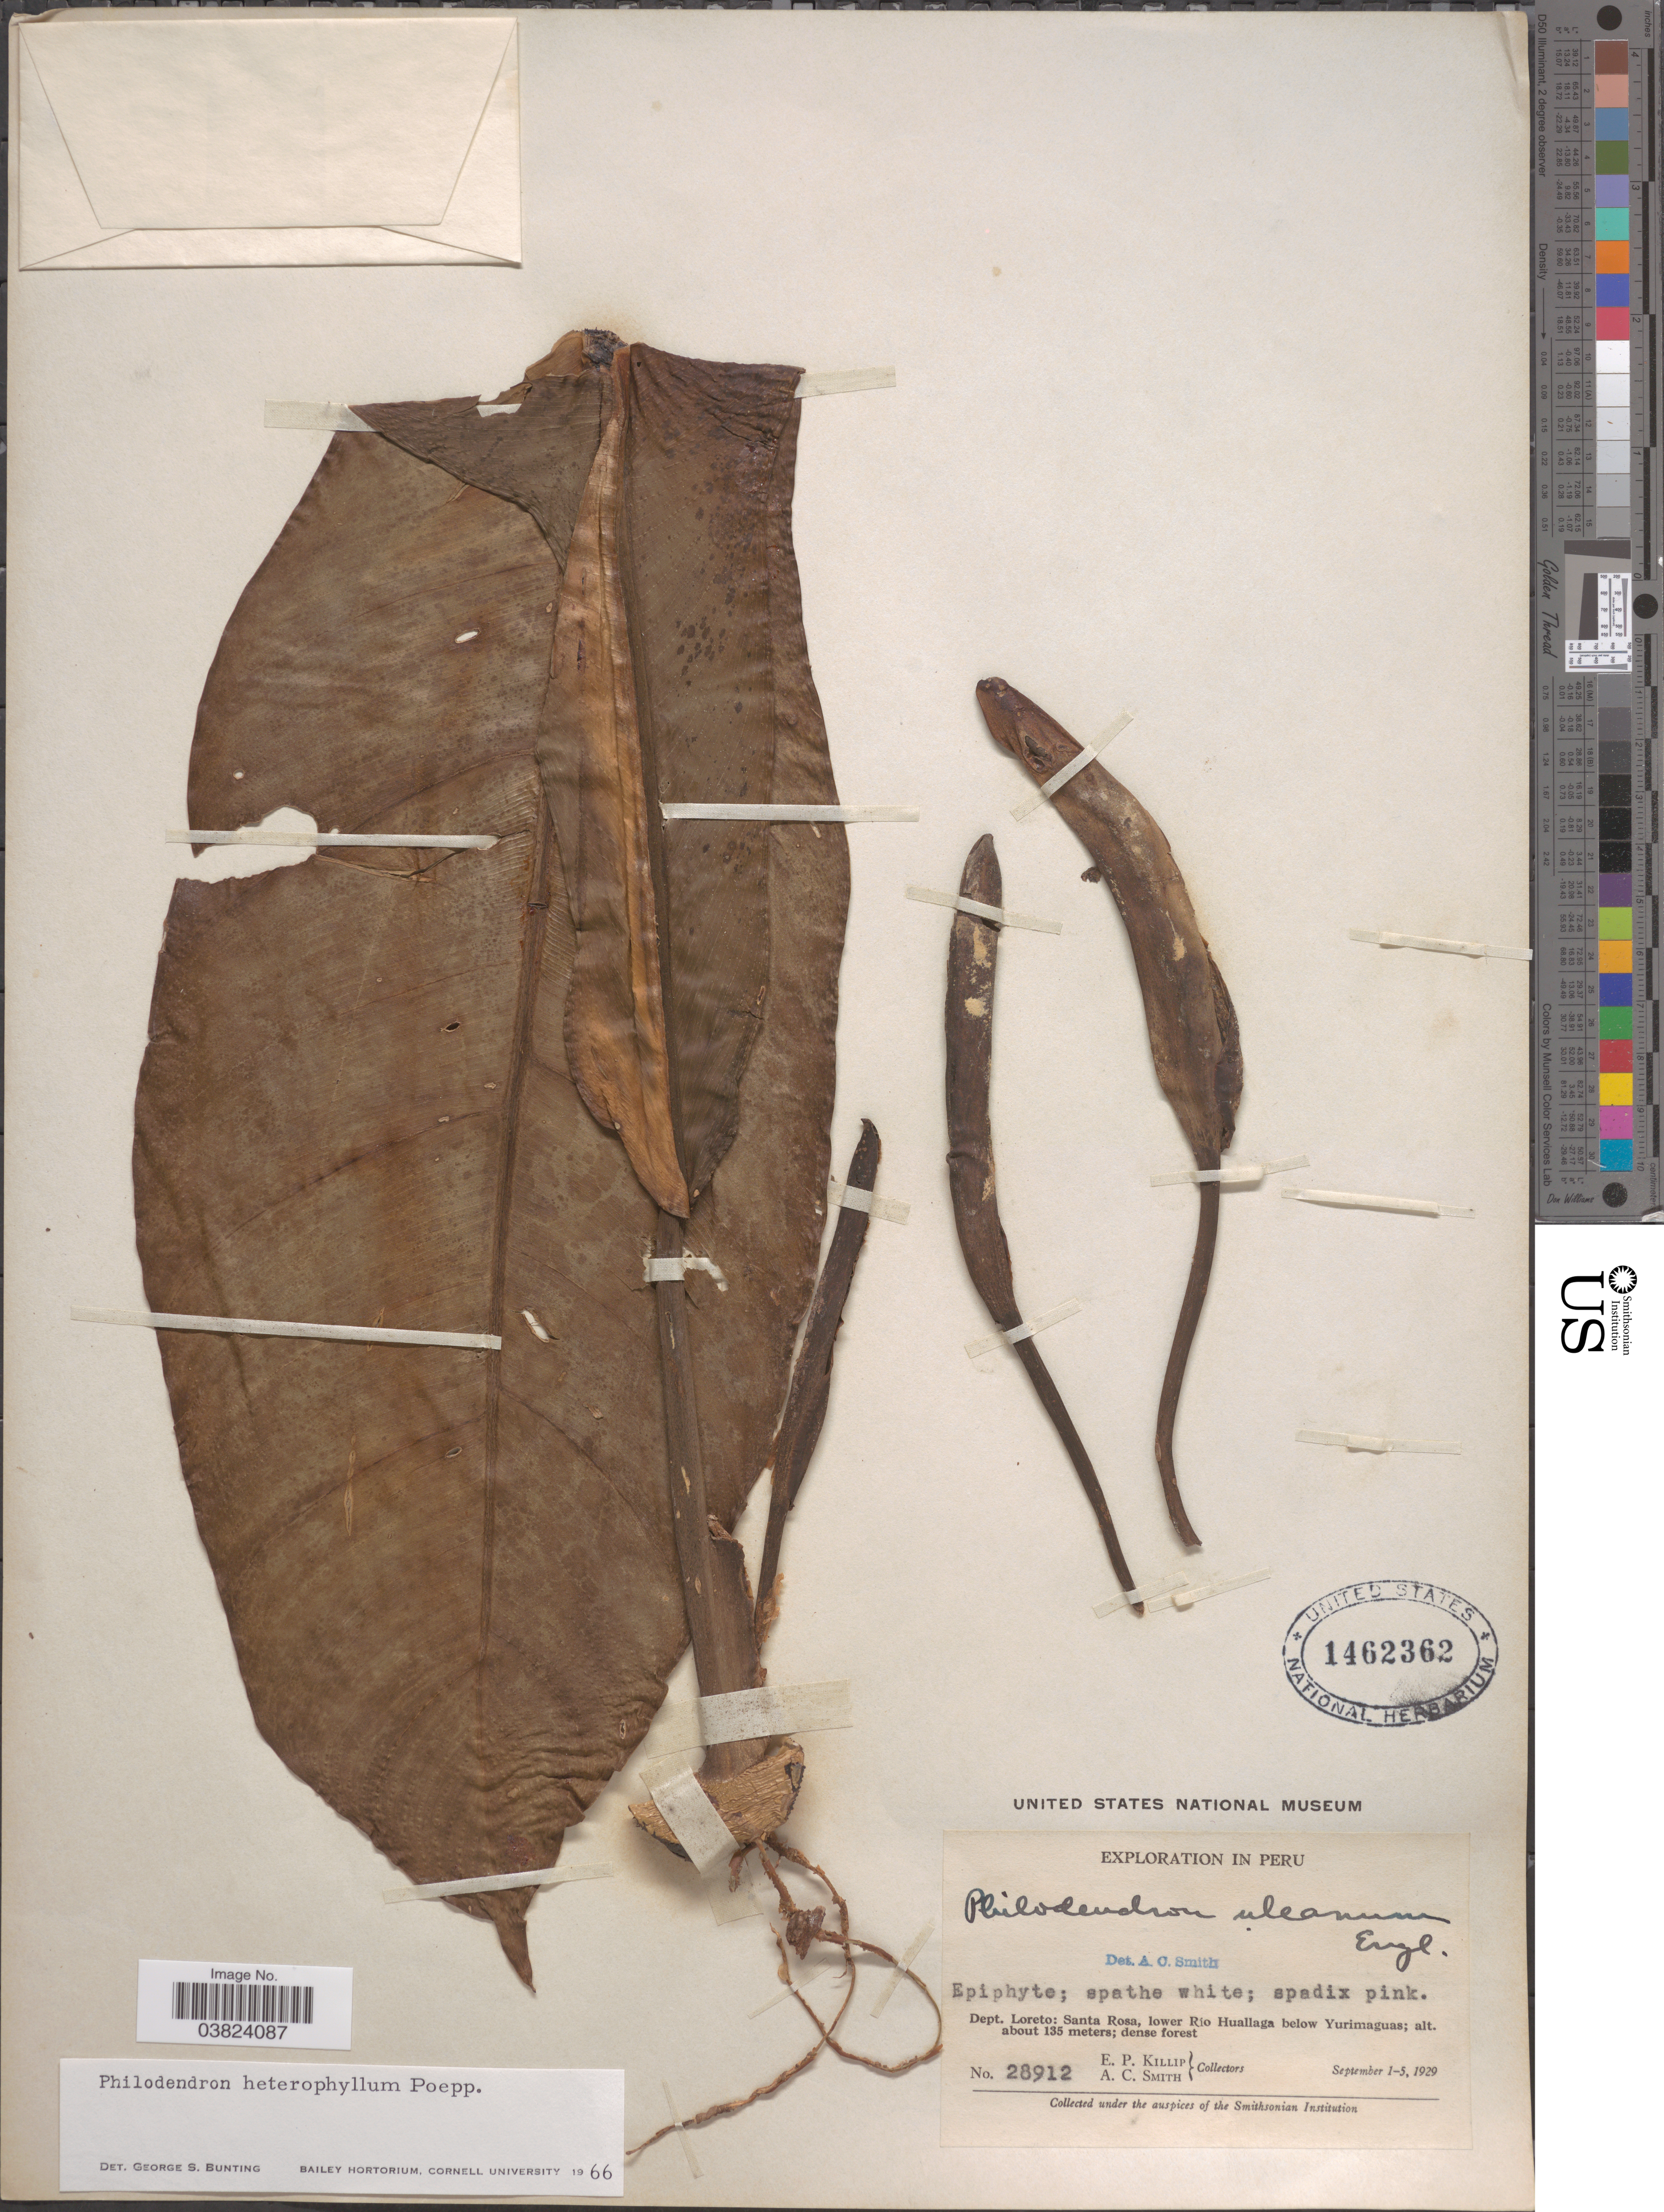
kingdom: Plantae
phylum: Tracheophyta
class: Liliopsida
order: Alismatales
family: Araceae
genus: Philodendron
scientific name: Philodendron heterophyllum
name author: Poepp.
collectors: E. P. Killip & A. C. Smith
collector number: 28912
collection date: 1929-09-01/1929-09-05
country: Peru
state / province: Loreto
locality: Dept. Loreto: Santa Rosa, lower Rio Huallaga below Yurimaguas.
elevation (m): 135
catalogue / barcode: US 1462362